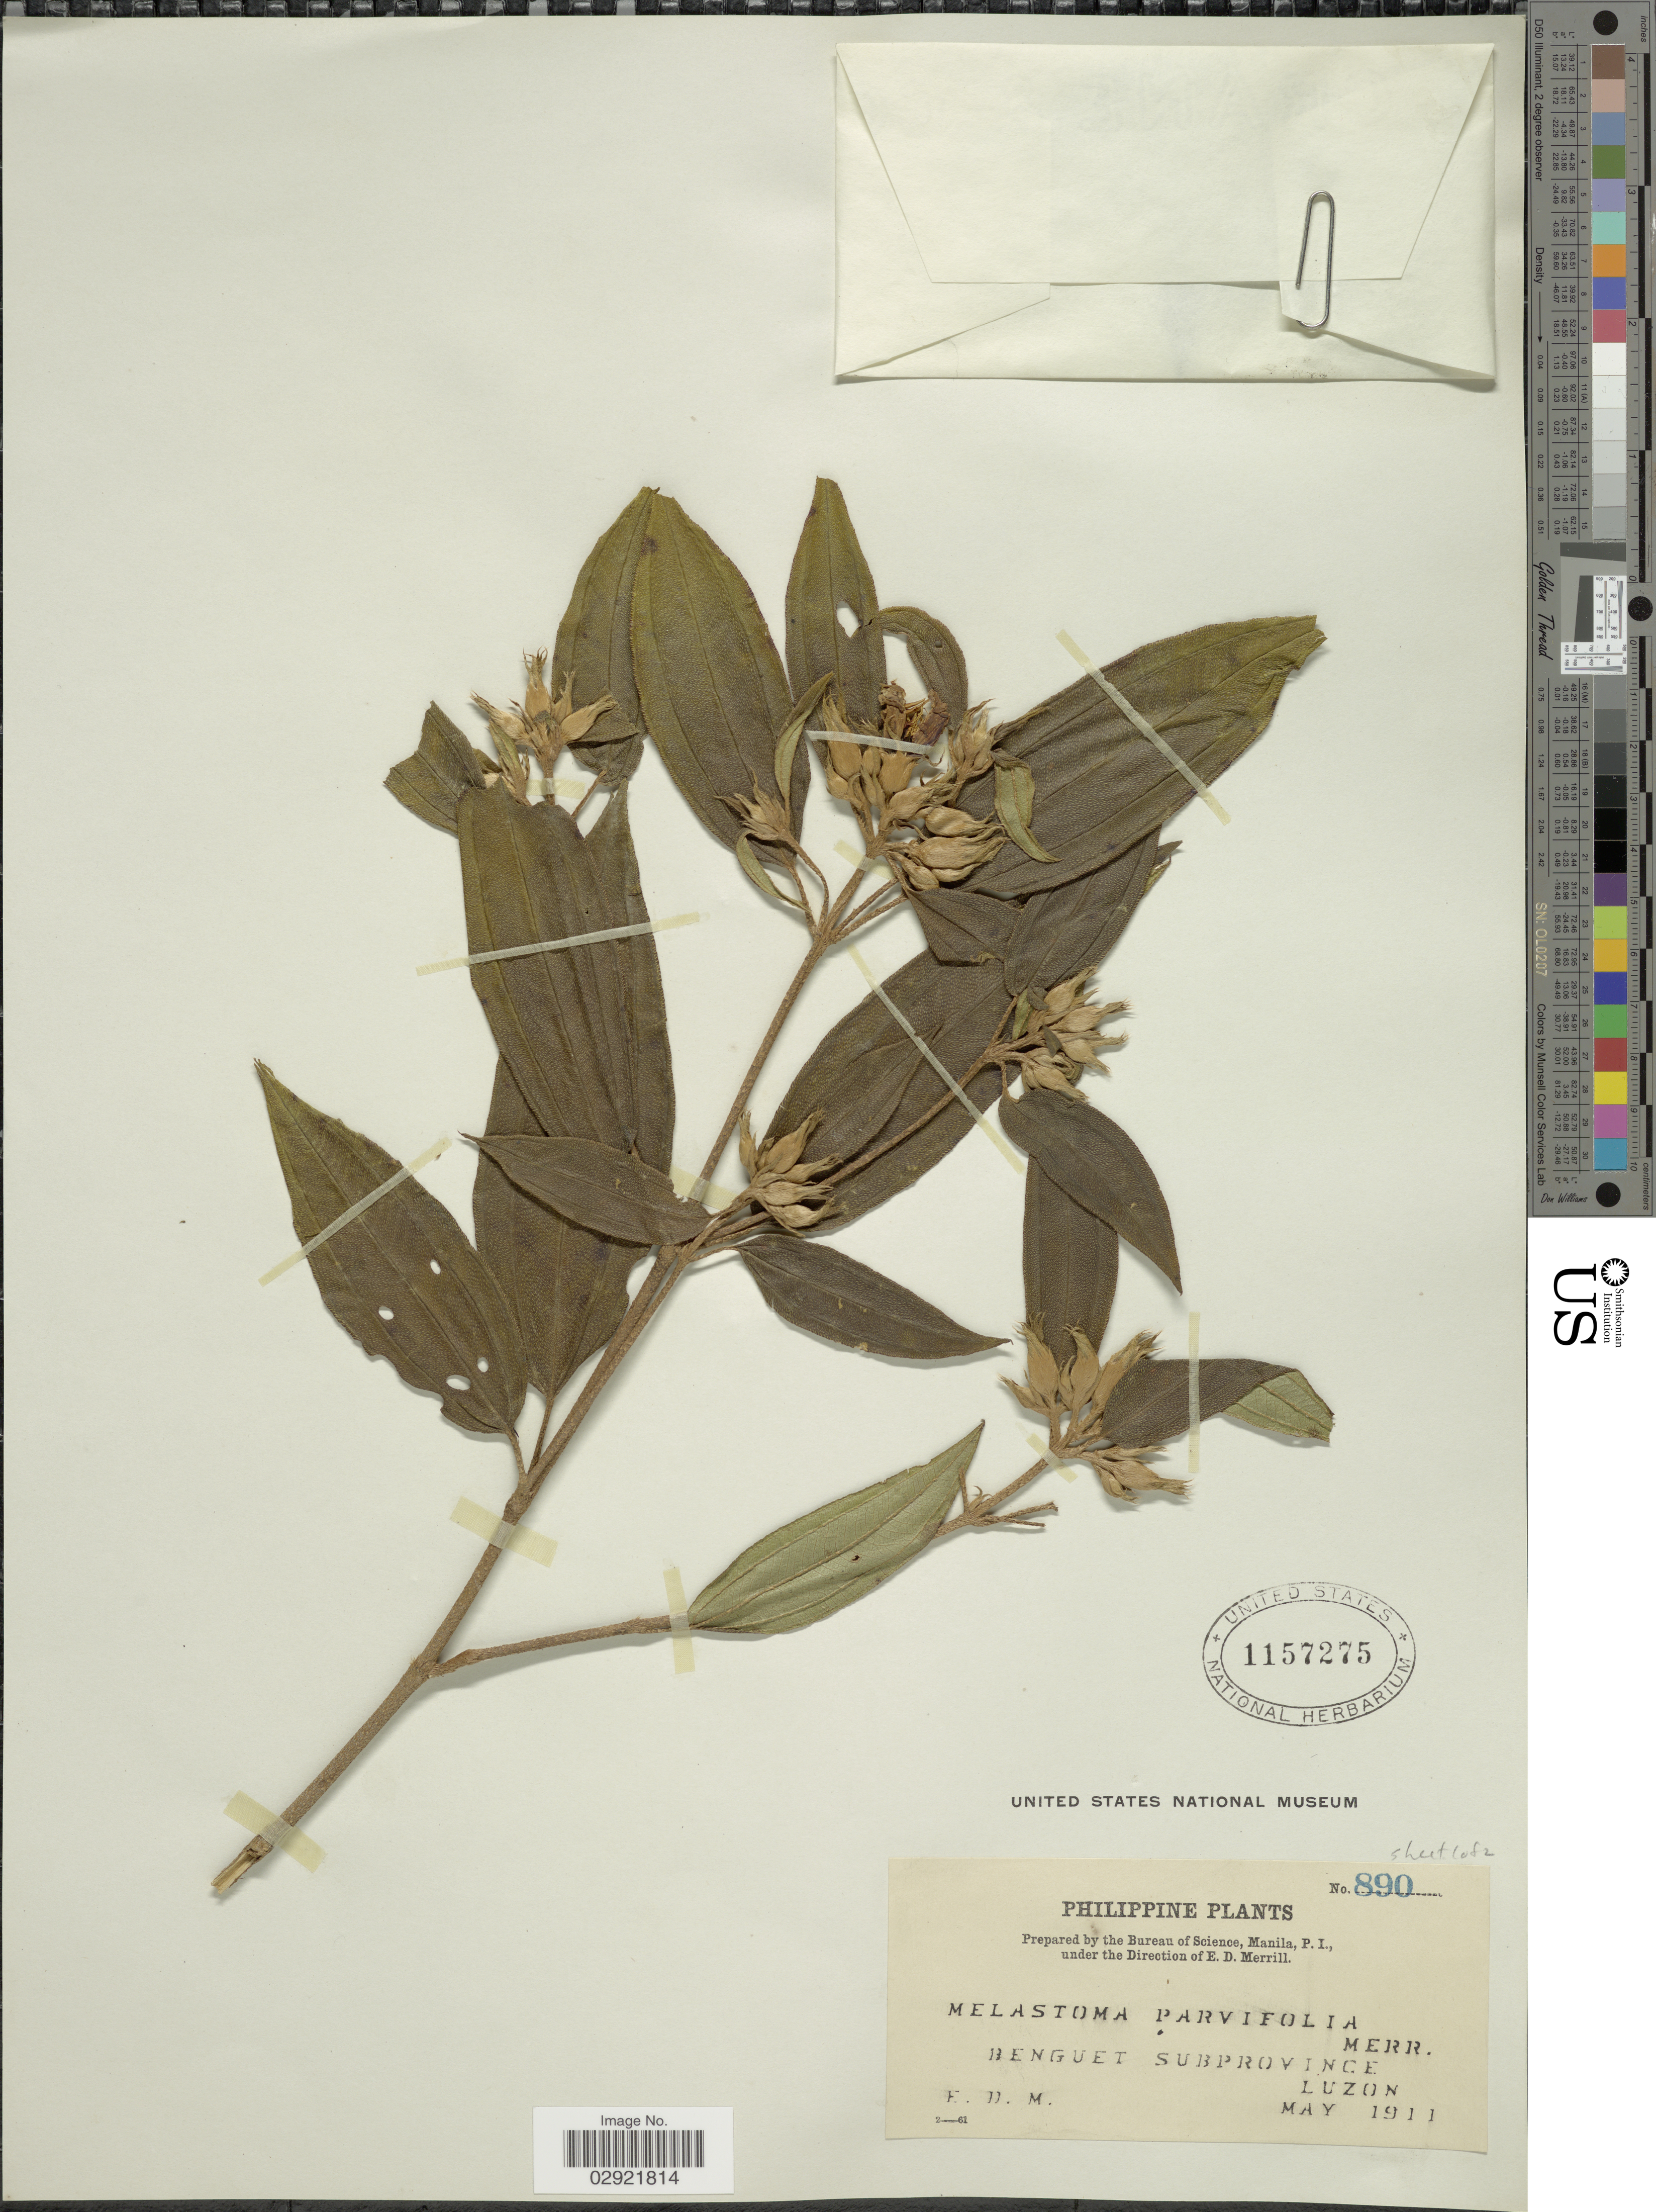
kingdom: Plantae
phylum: Tracheophyta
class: Magnoliopsida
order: Myrtales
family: Melastomataceae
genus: Melastoma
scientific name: Melastoma malabathricum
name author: L.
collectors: E. D. Merrill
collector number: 890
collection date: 1911-05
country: Philippines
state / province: Cordillera (Administrative Region)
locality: Benguet Subprovince. Luzon.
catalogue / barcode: US 1157275